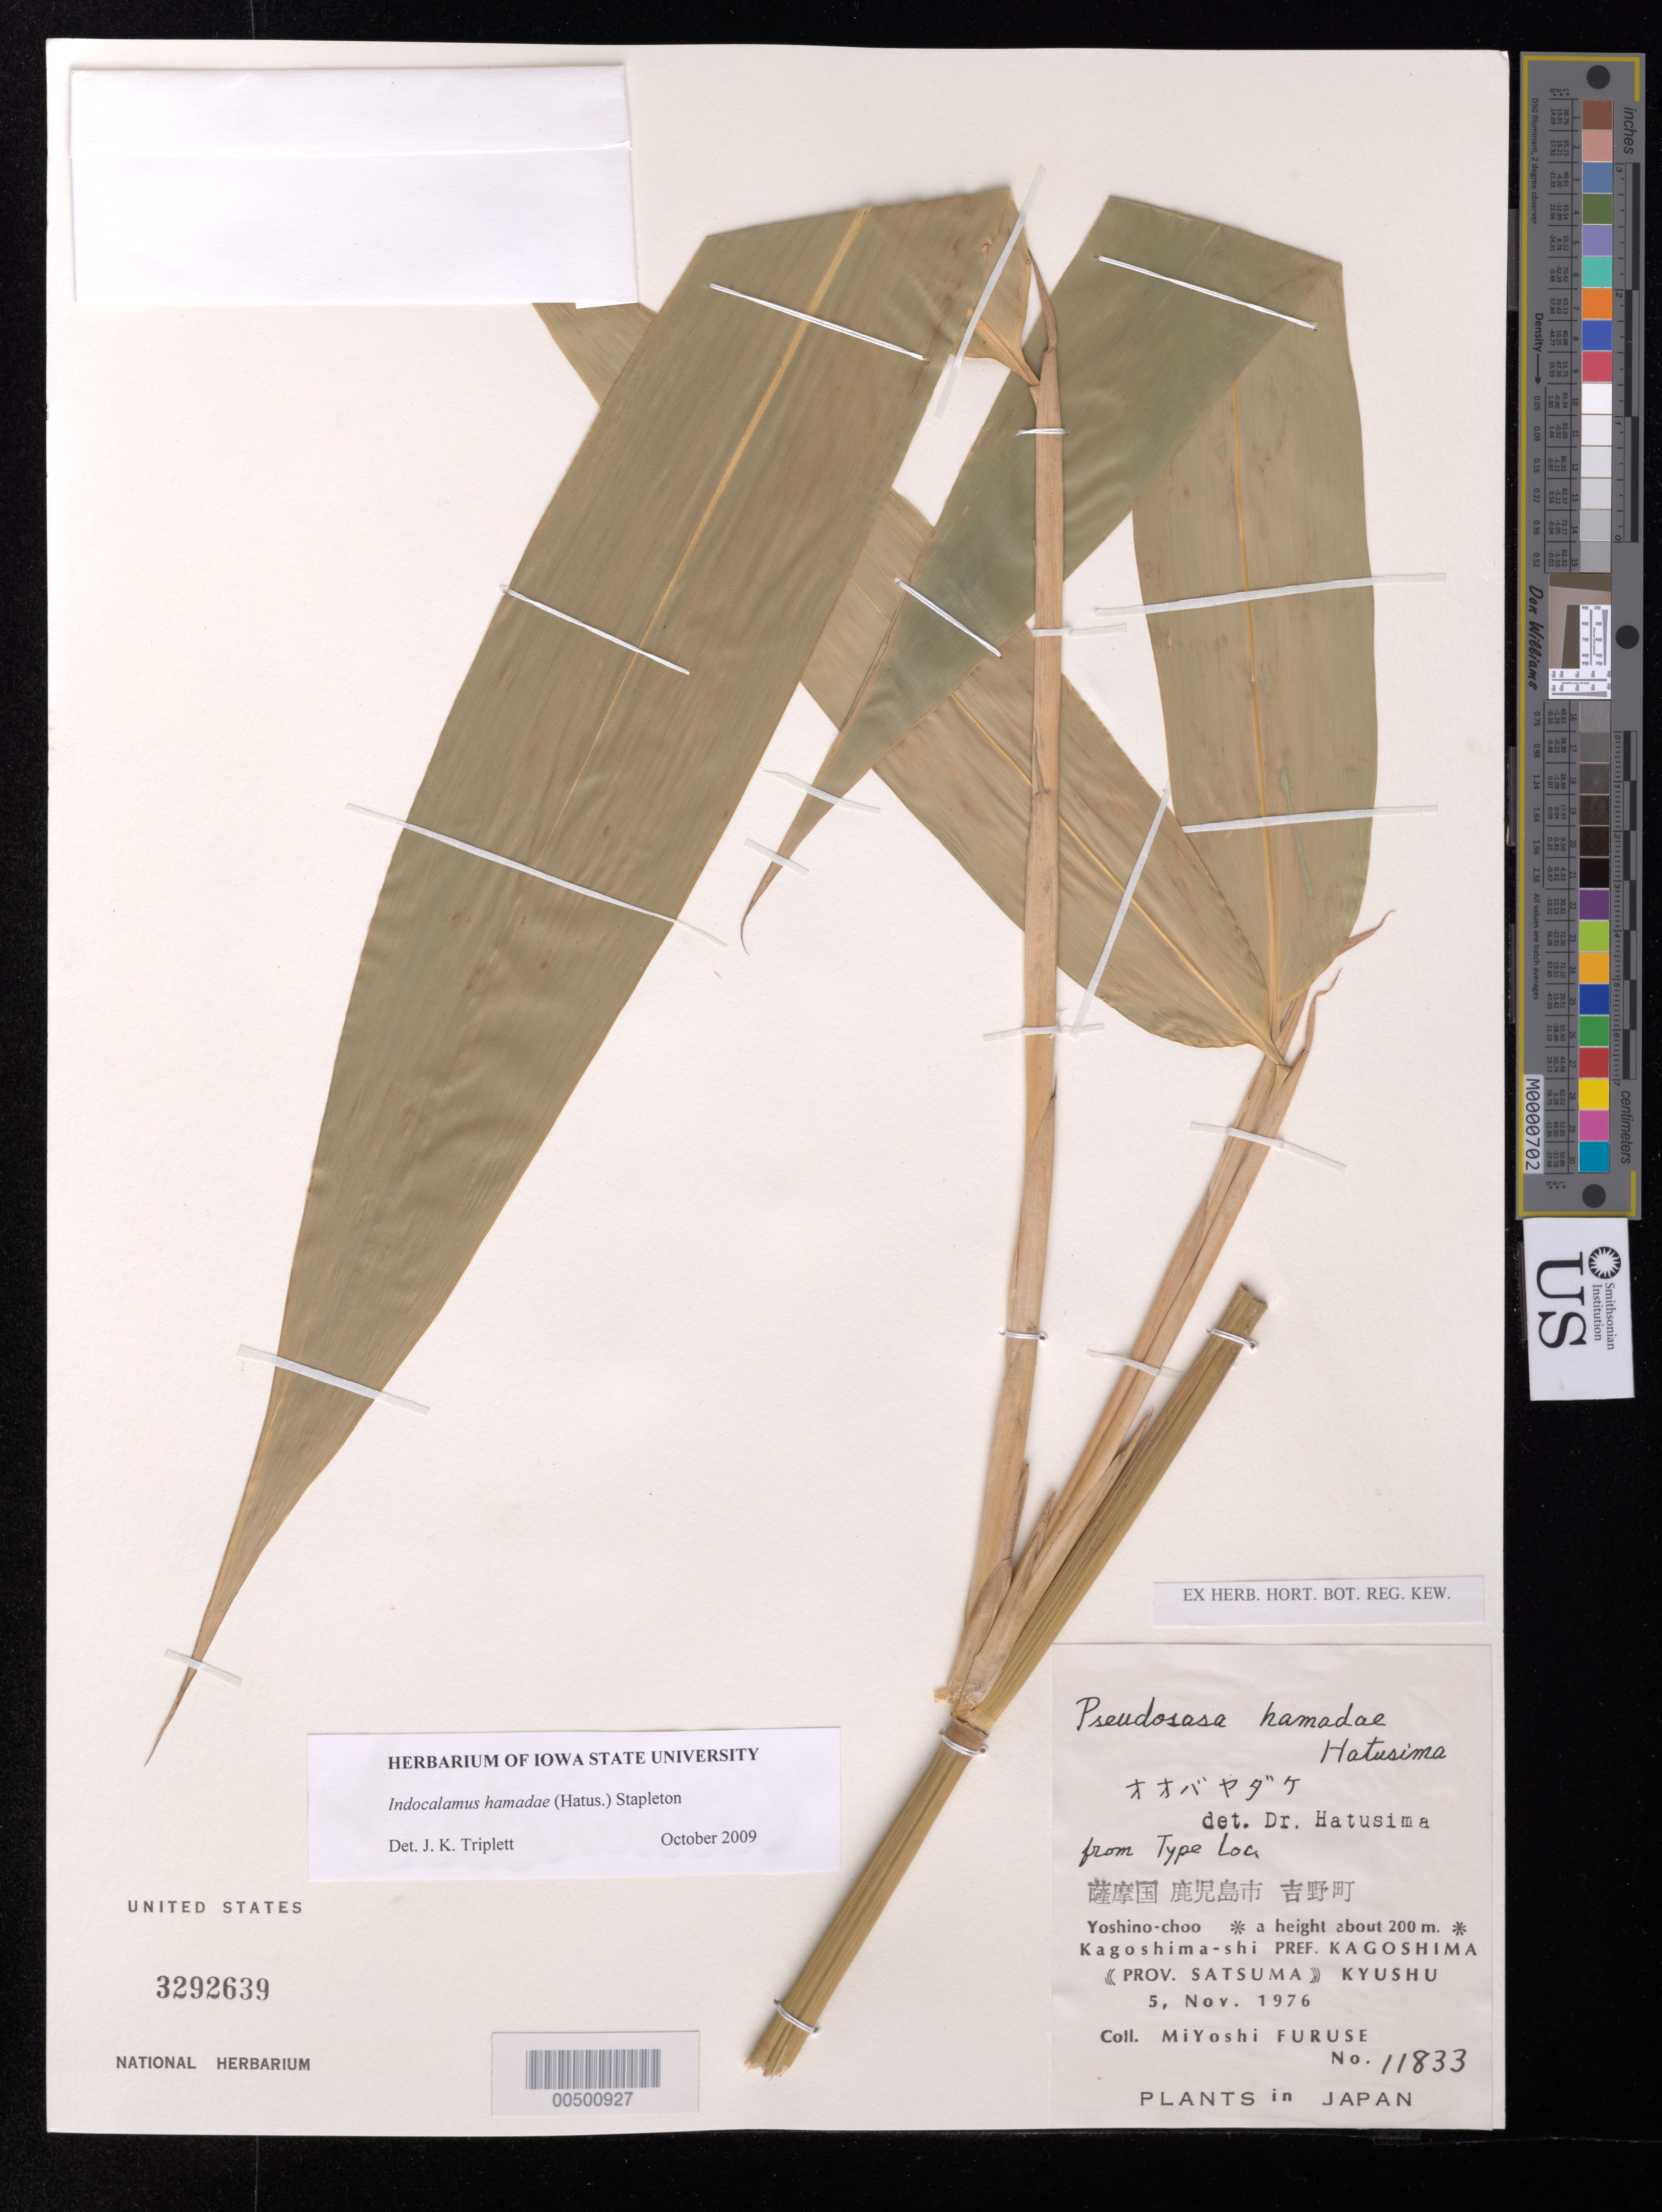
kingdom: Plantae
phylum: Tracheophyta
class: Liliopsida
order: Poales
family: Poaceae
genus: Indocalamus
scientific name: Indocalamus hamadae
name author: (Hatus.) Stapleton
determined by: Triplett, J. K.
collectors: M. Furuse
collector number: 11833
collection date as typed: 05 Nov 1976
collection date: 1976-11-05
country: Japan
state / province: Kagosima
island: Kyushu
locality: Yoshino-choo, (satsuma prov.)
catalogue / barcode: US 3292639